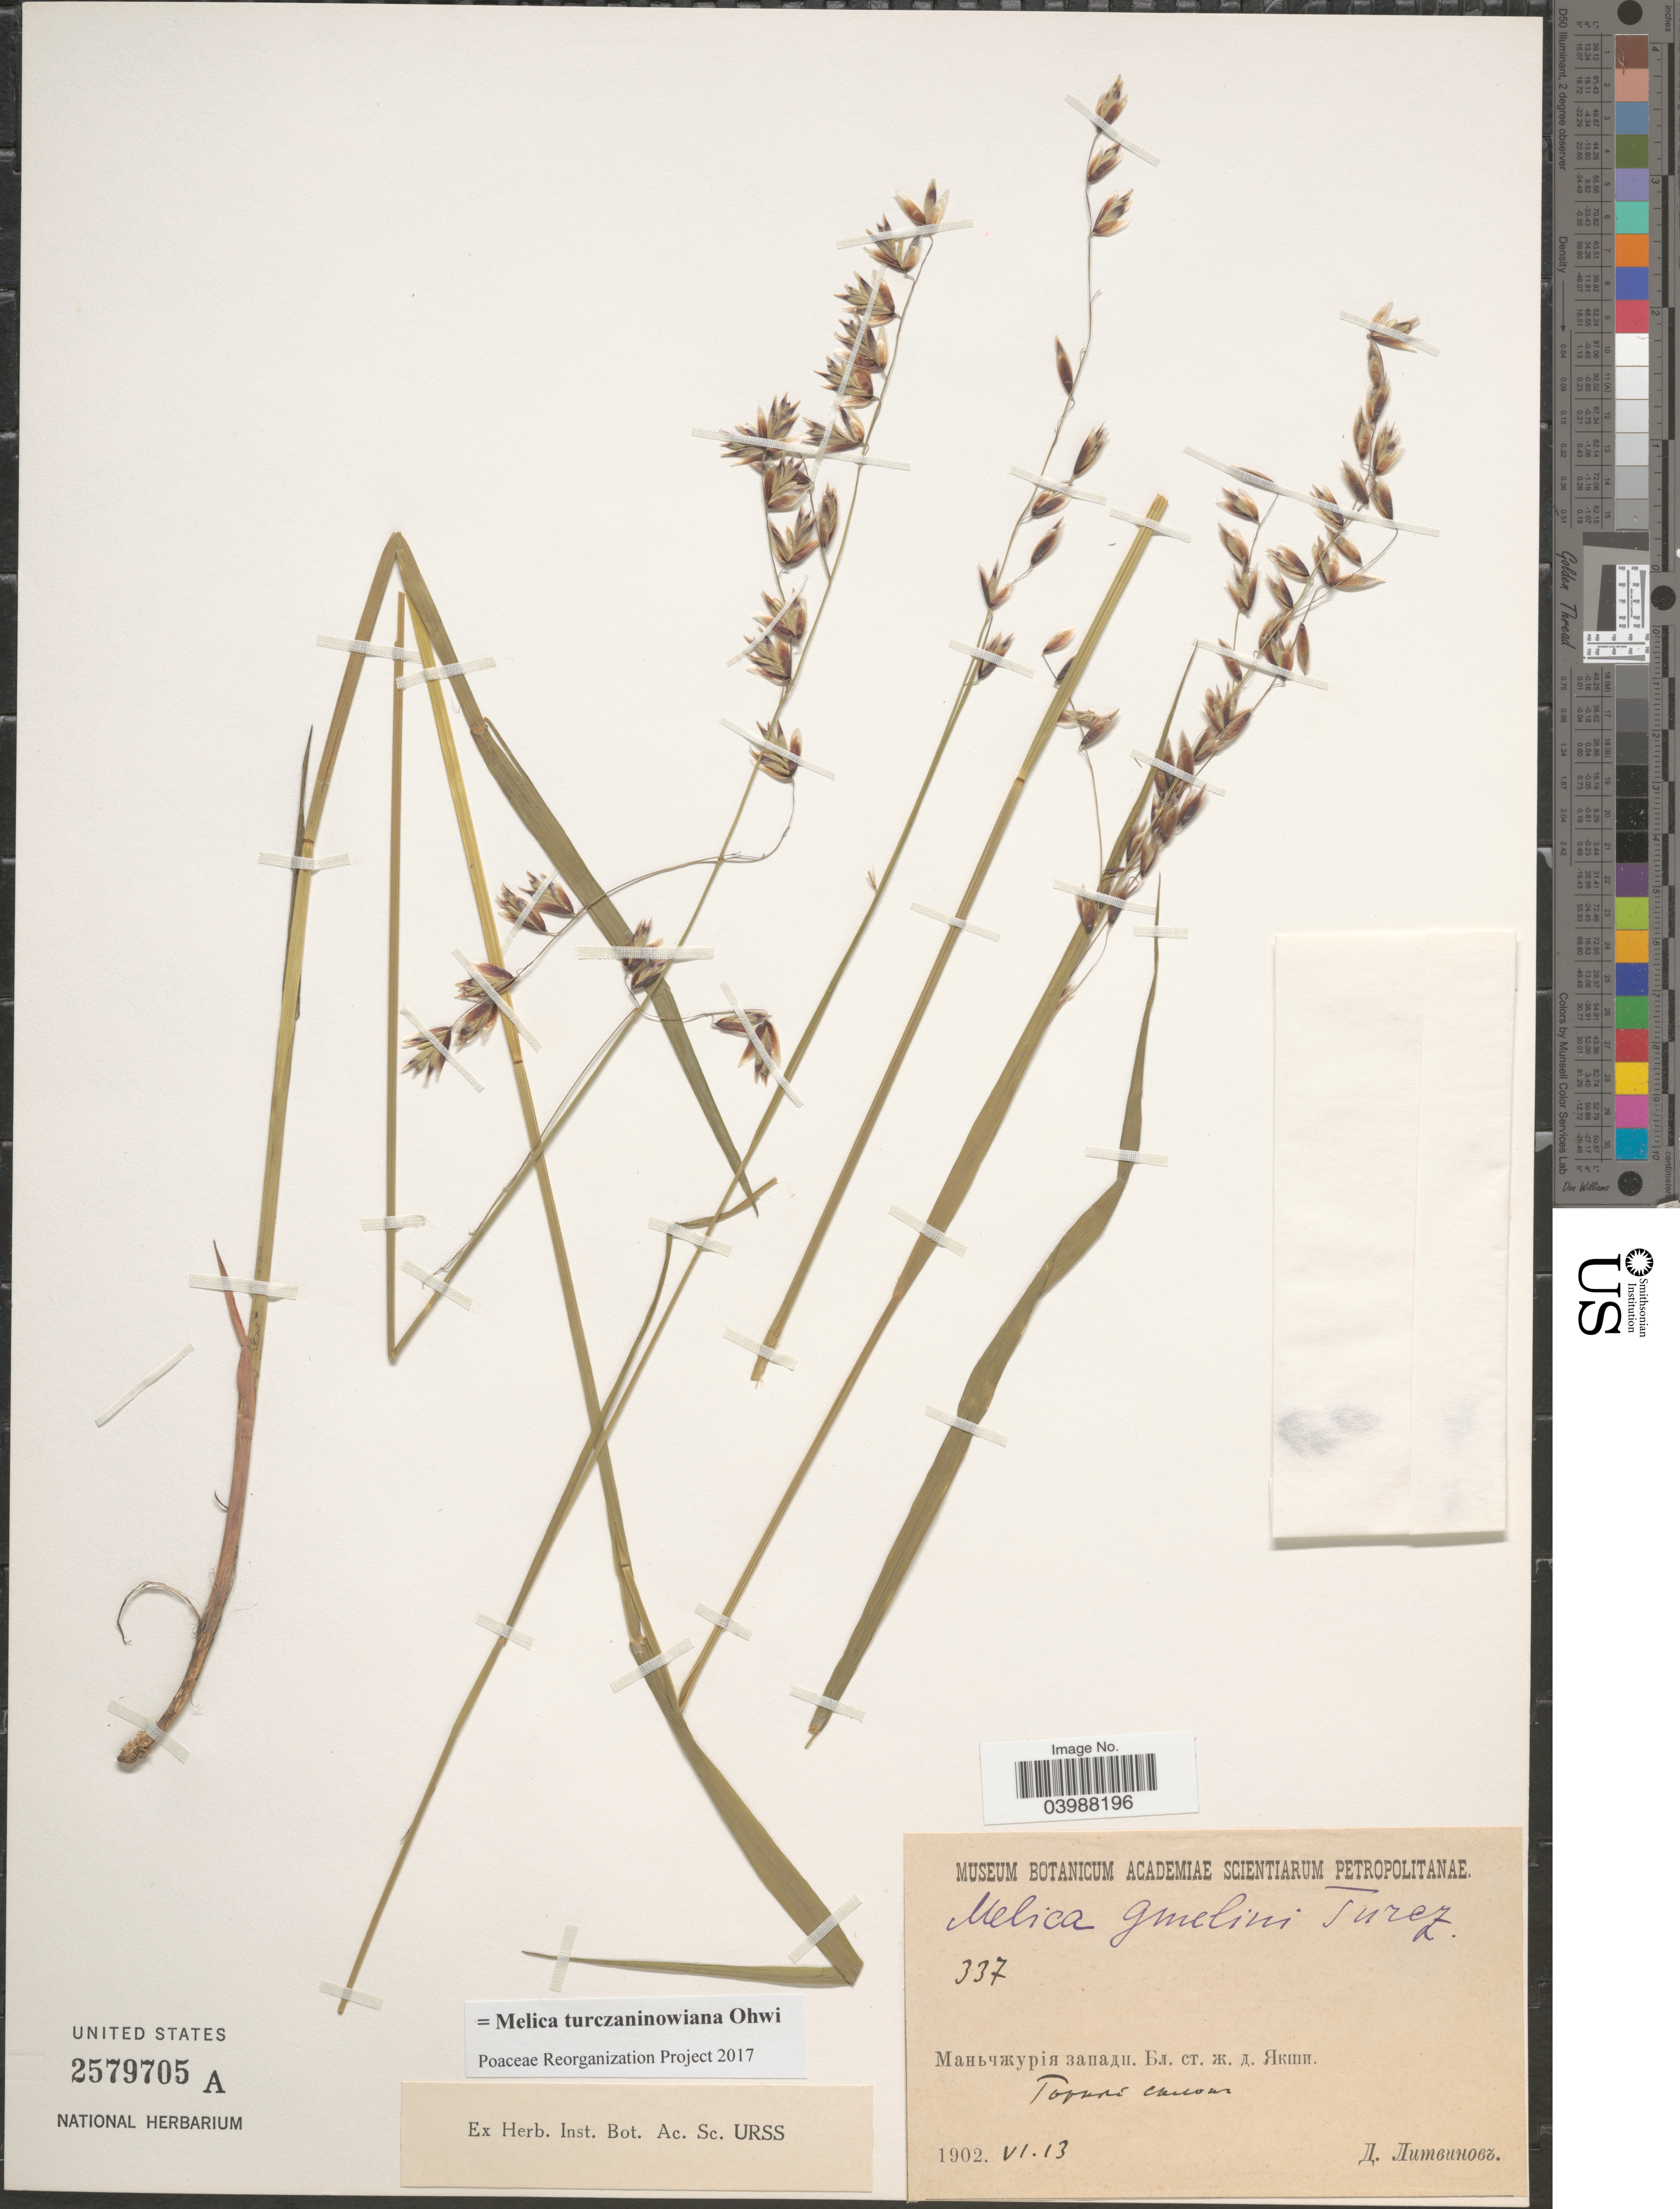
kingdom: Plantae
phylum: Tracheophyta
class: Liliopsida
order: Poales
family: Poaceae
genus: Melica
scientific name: Melica turczaninowiana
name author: Ohwi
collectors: D. Litvinov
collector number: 337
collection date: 1902-06-13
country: China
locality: Manchuria, near railroad station Yakshi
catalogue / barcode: US 2579705A